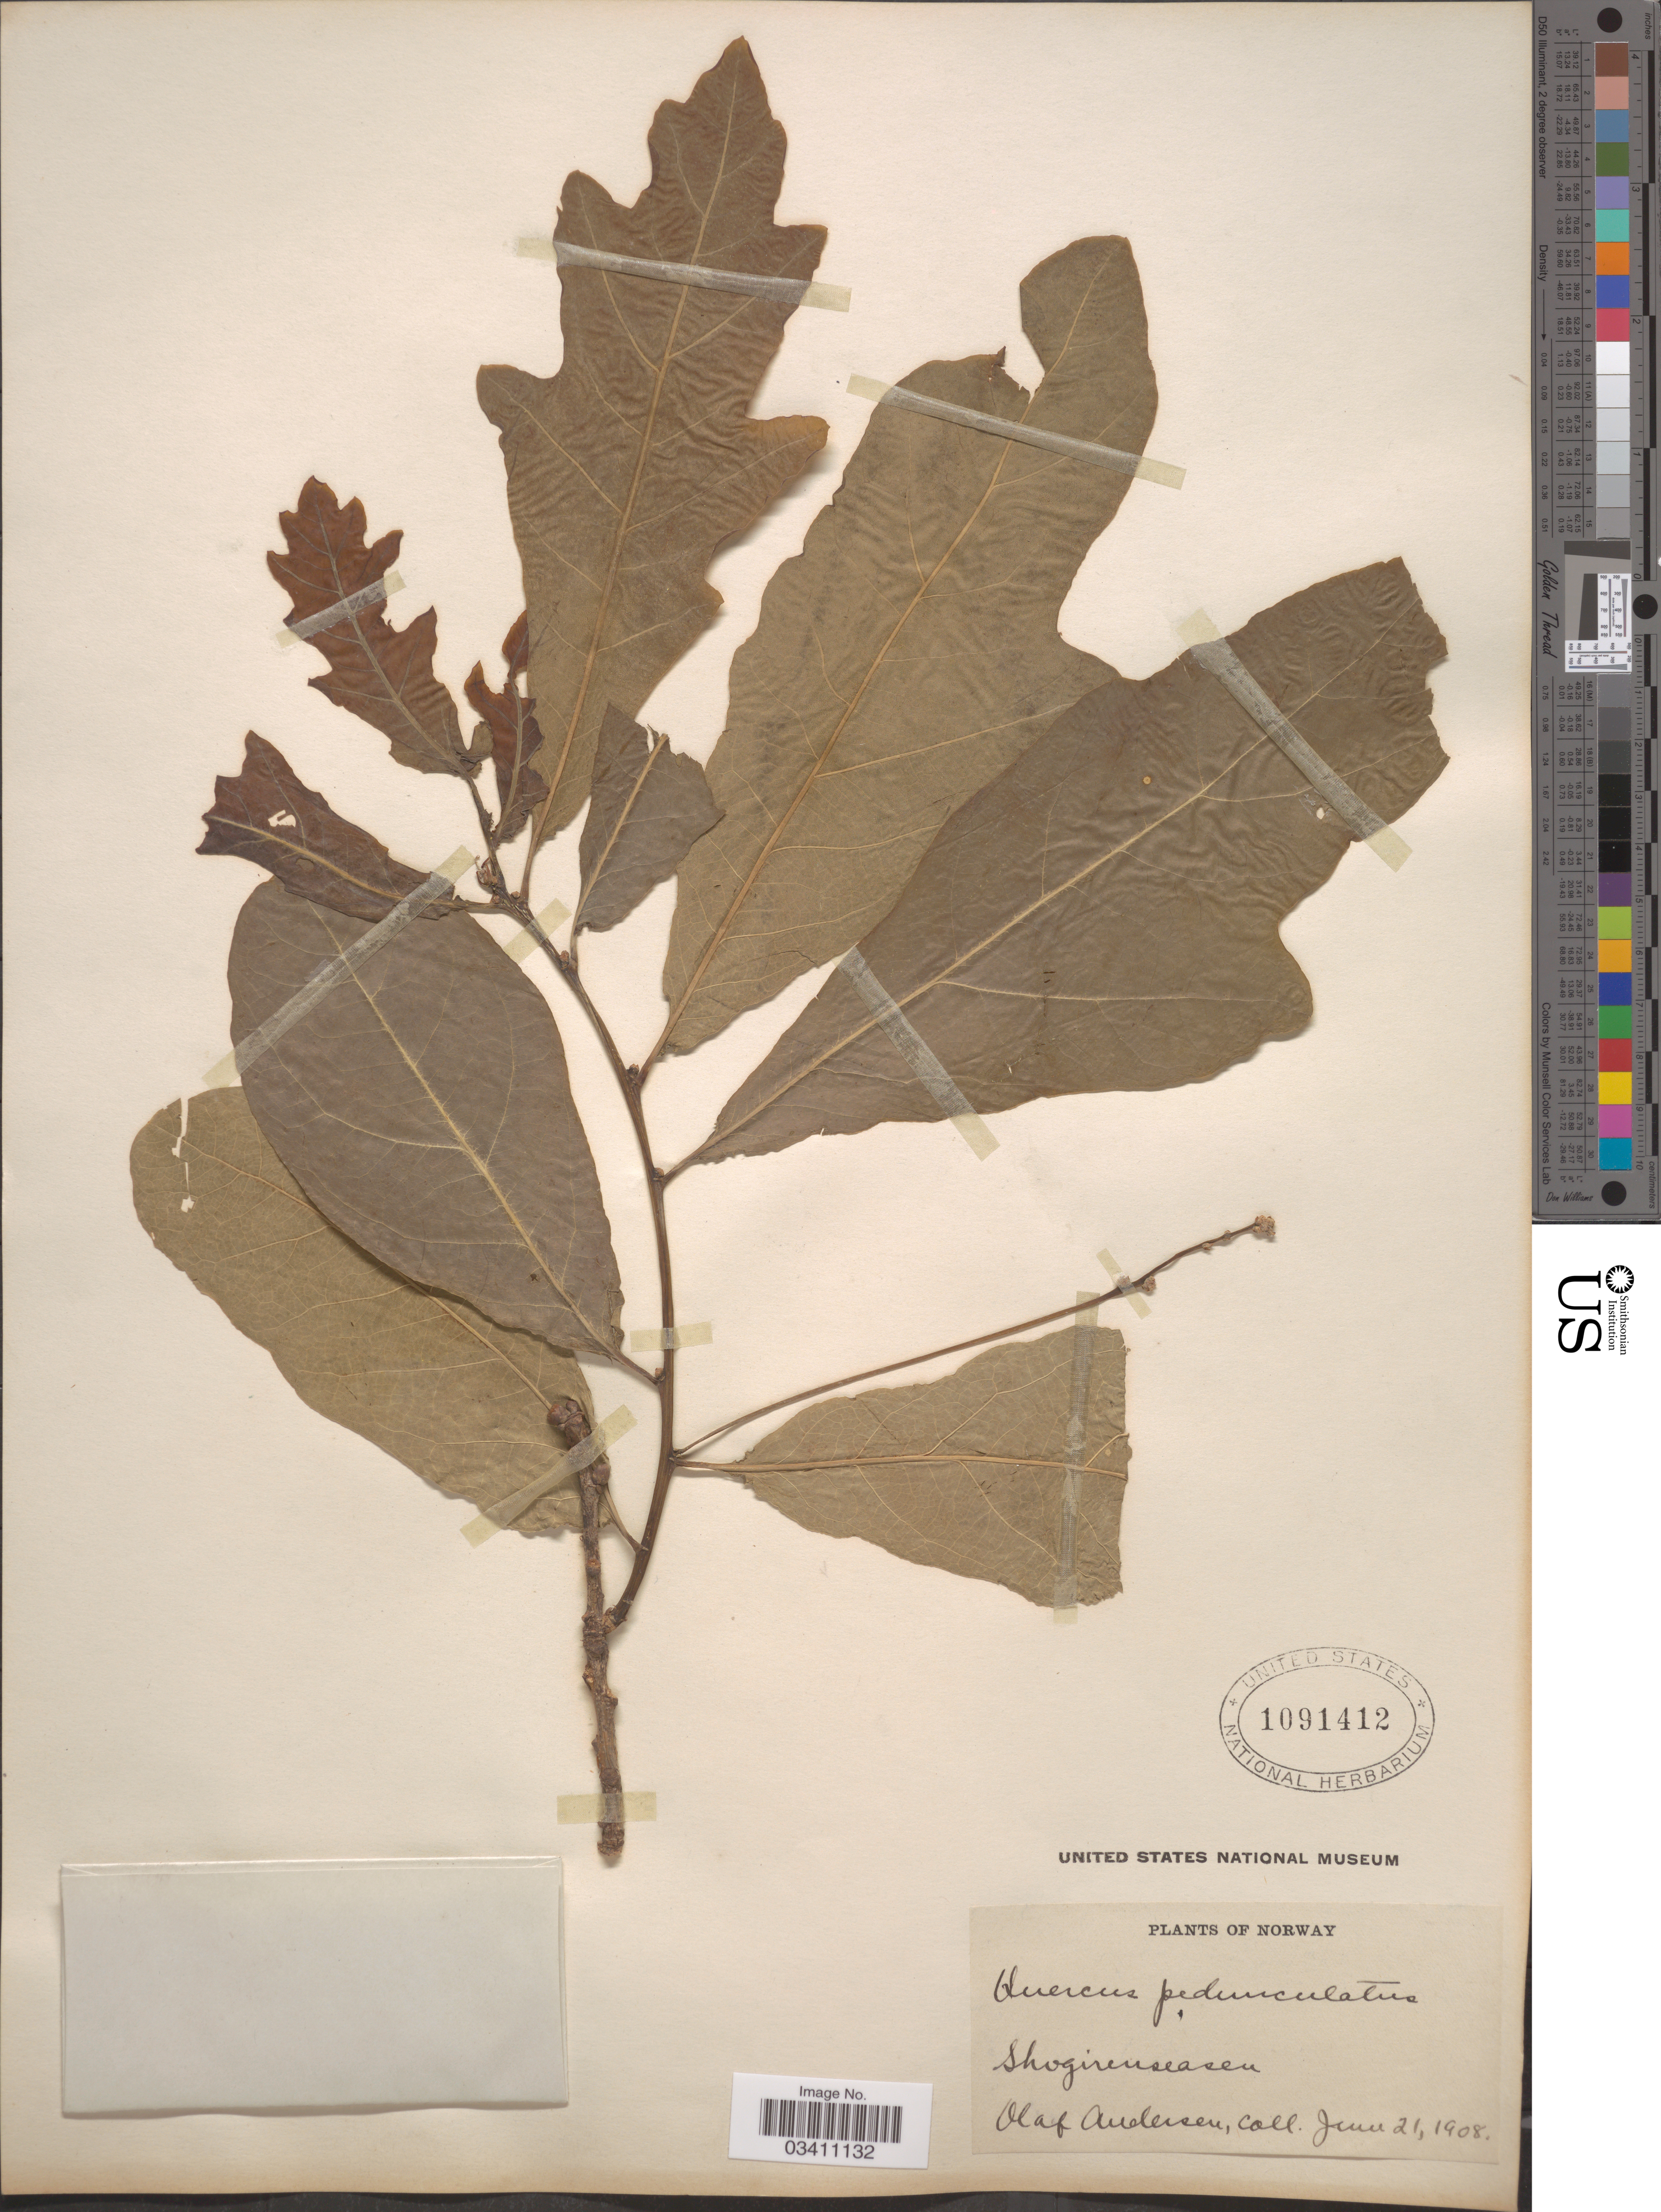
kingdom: Plantae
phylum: Tracheophyta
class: Magnoliopsida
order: Fagales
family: Fagaceae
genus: Quercus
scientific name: Quercus robur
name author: L.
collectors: O. Andersen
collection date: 1908-06-21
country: Norway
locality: Shogirenseasen.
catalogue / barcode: US 1091412